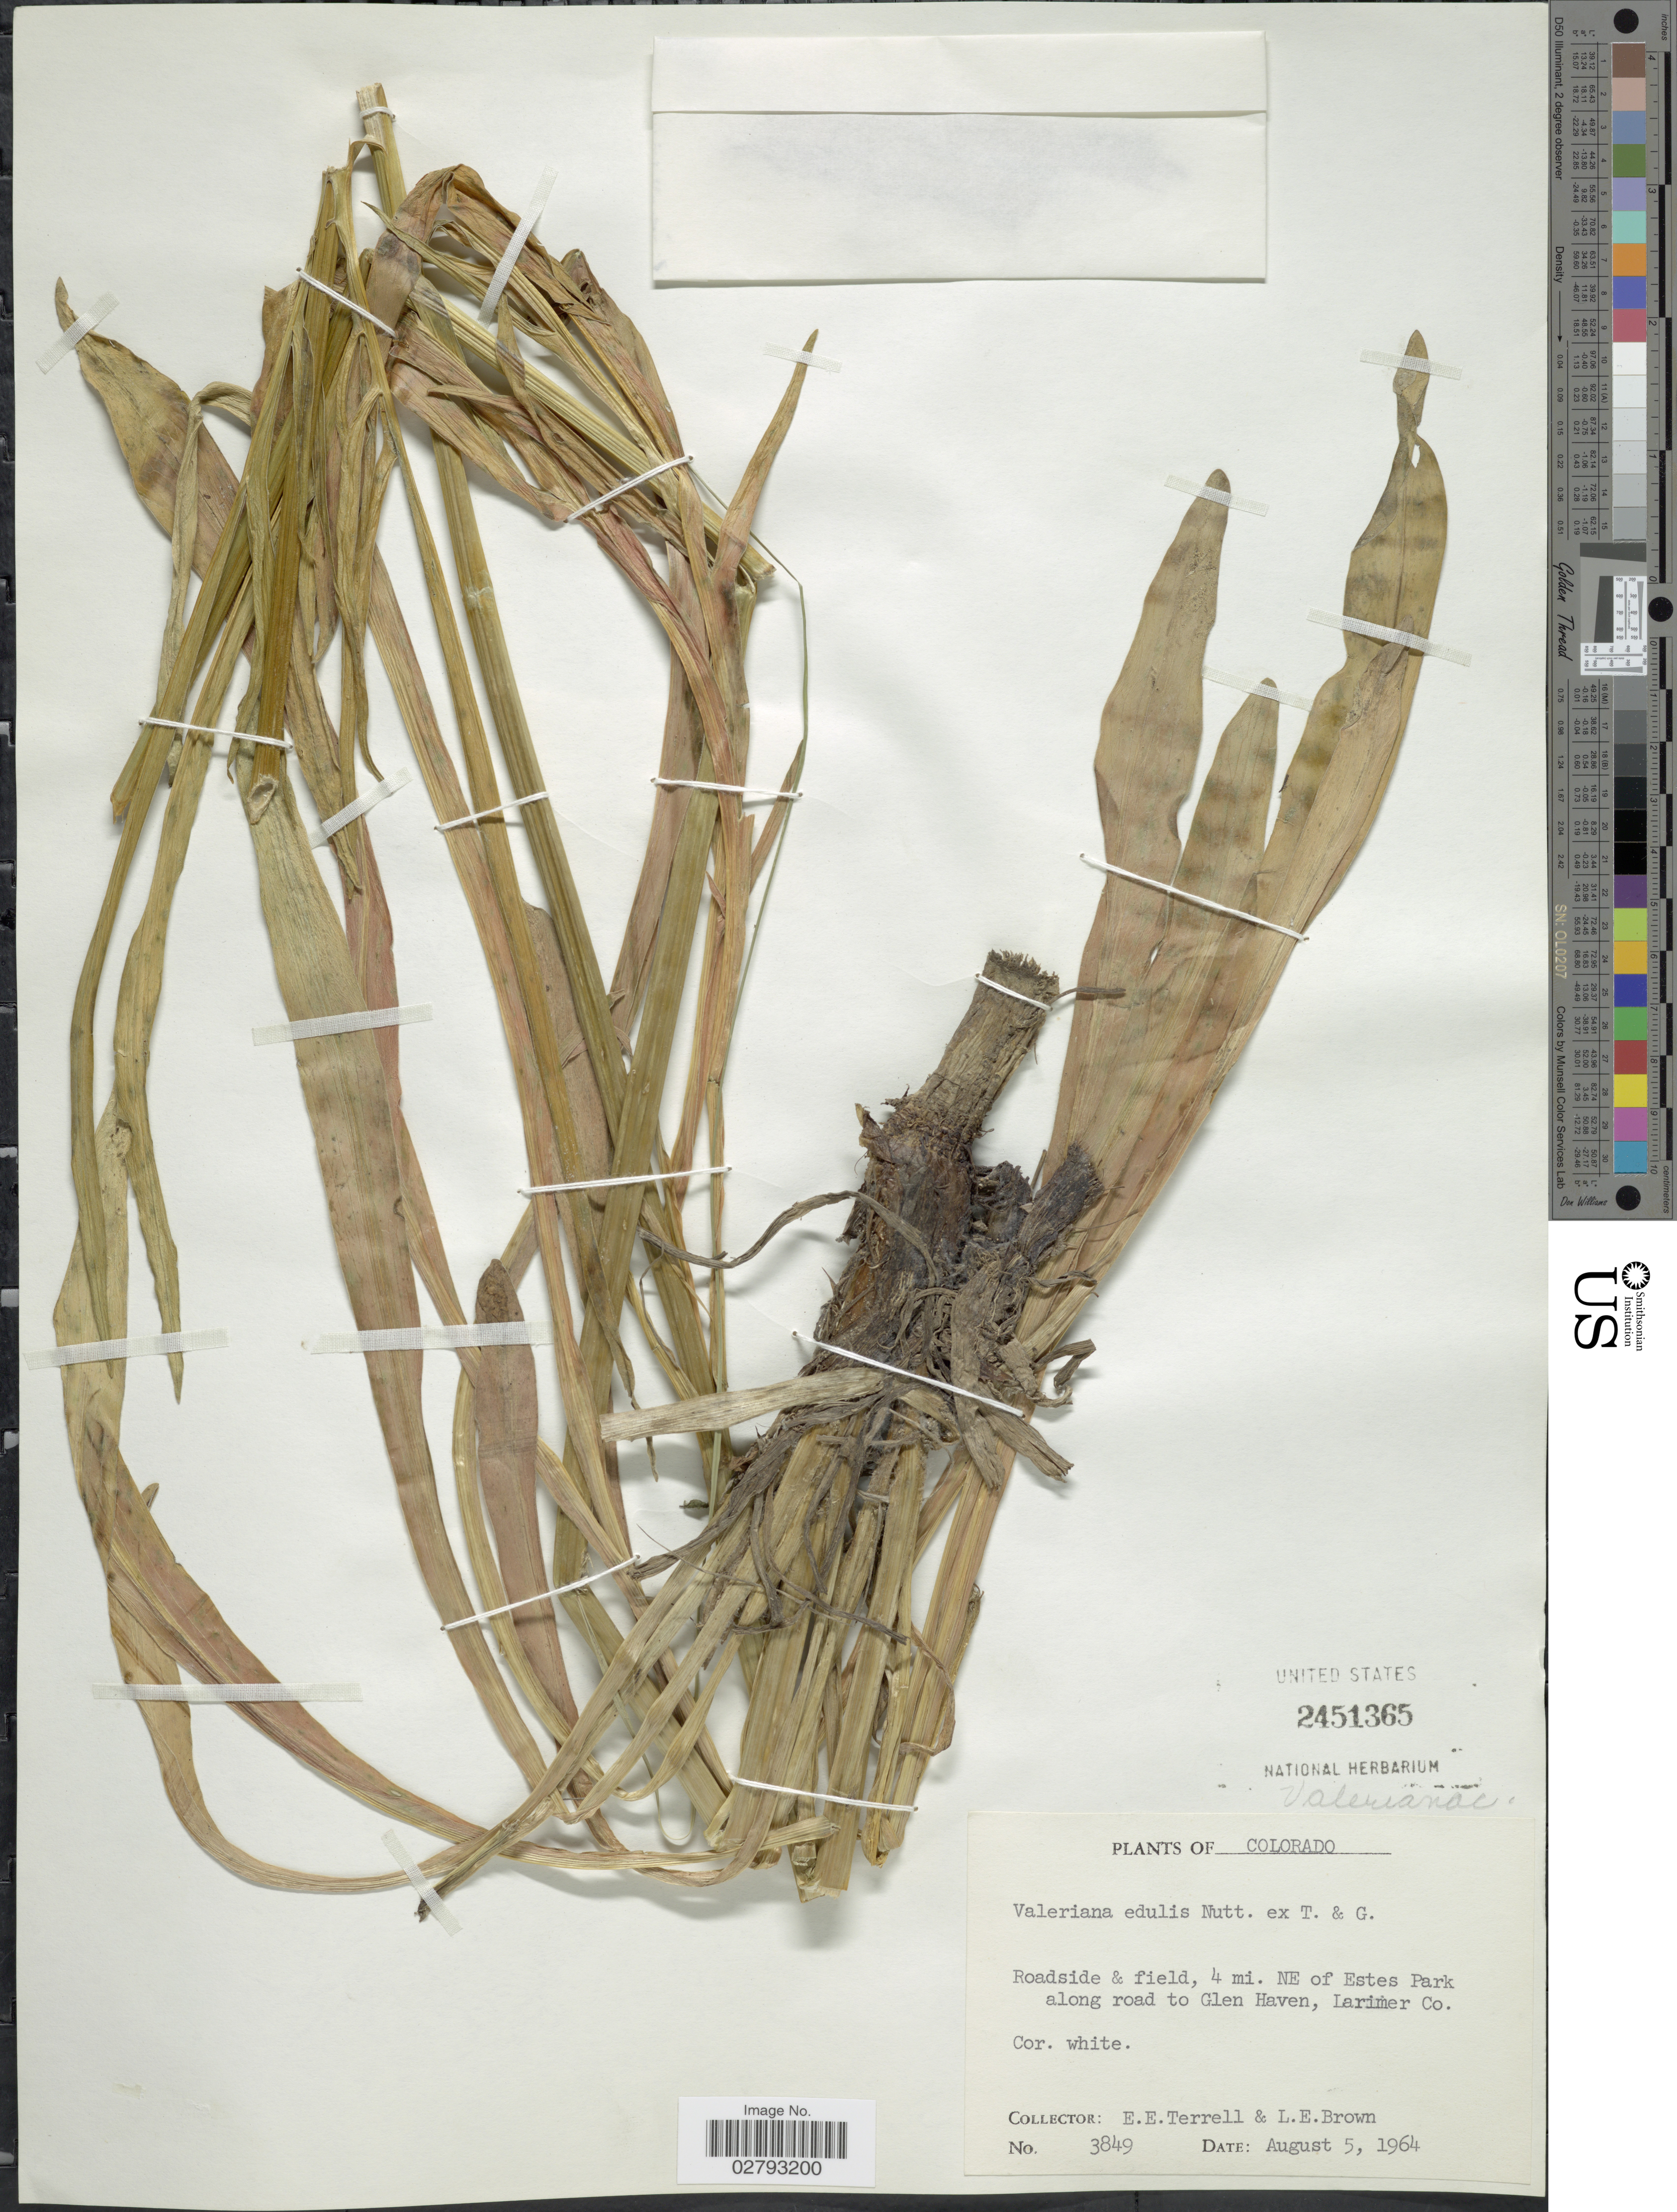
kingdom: Plantae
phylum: Tracheophyta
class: Magnoliopsida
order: Dipsacales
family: Caprifoliaceae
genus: Valeriana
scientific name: Valeriana edulis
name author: Nutt.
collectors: E. E. Terrell & L. E. Brown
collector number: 3849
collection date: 1964-08-05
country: United States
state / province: Colorado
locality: Roadside & field, 4 mi. NE of Estes Park along road to Glen Haven, Larimer Co.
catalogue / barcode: US 2451365